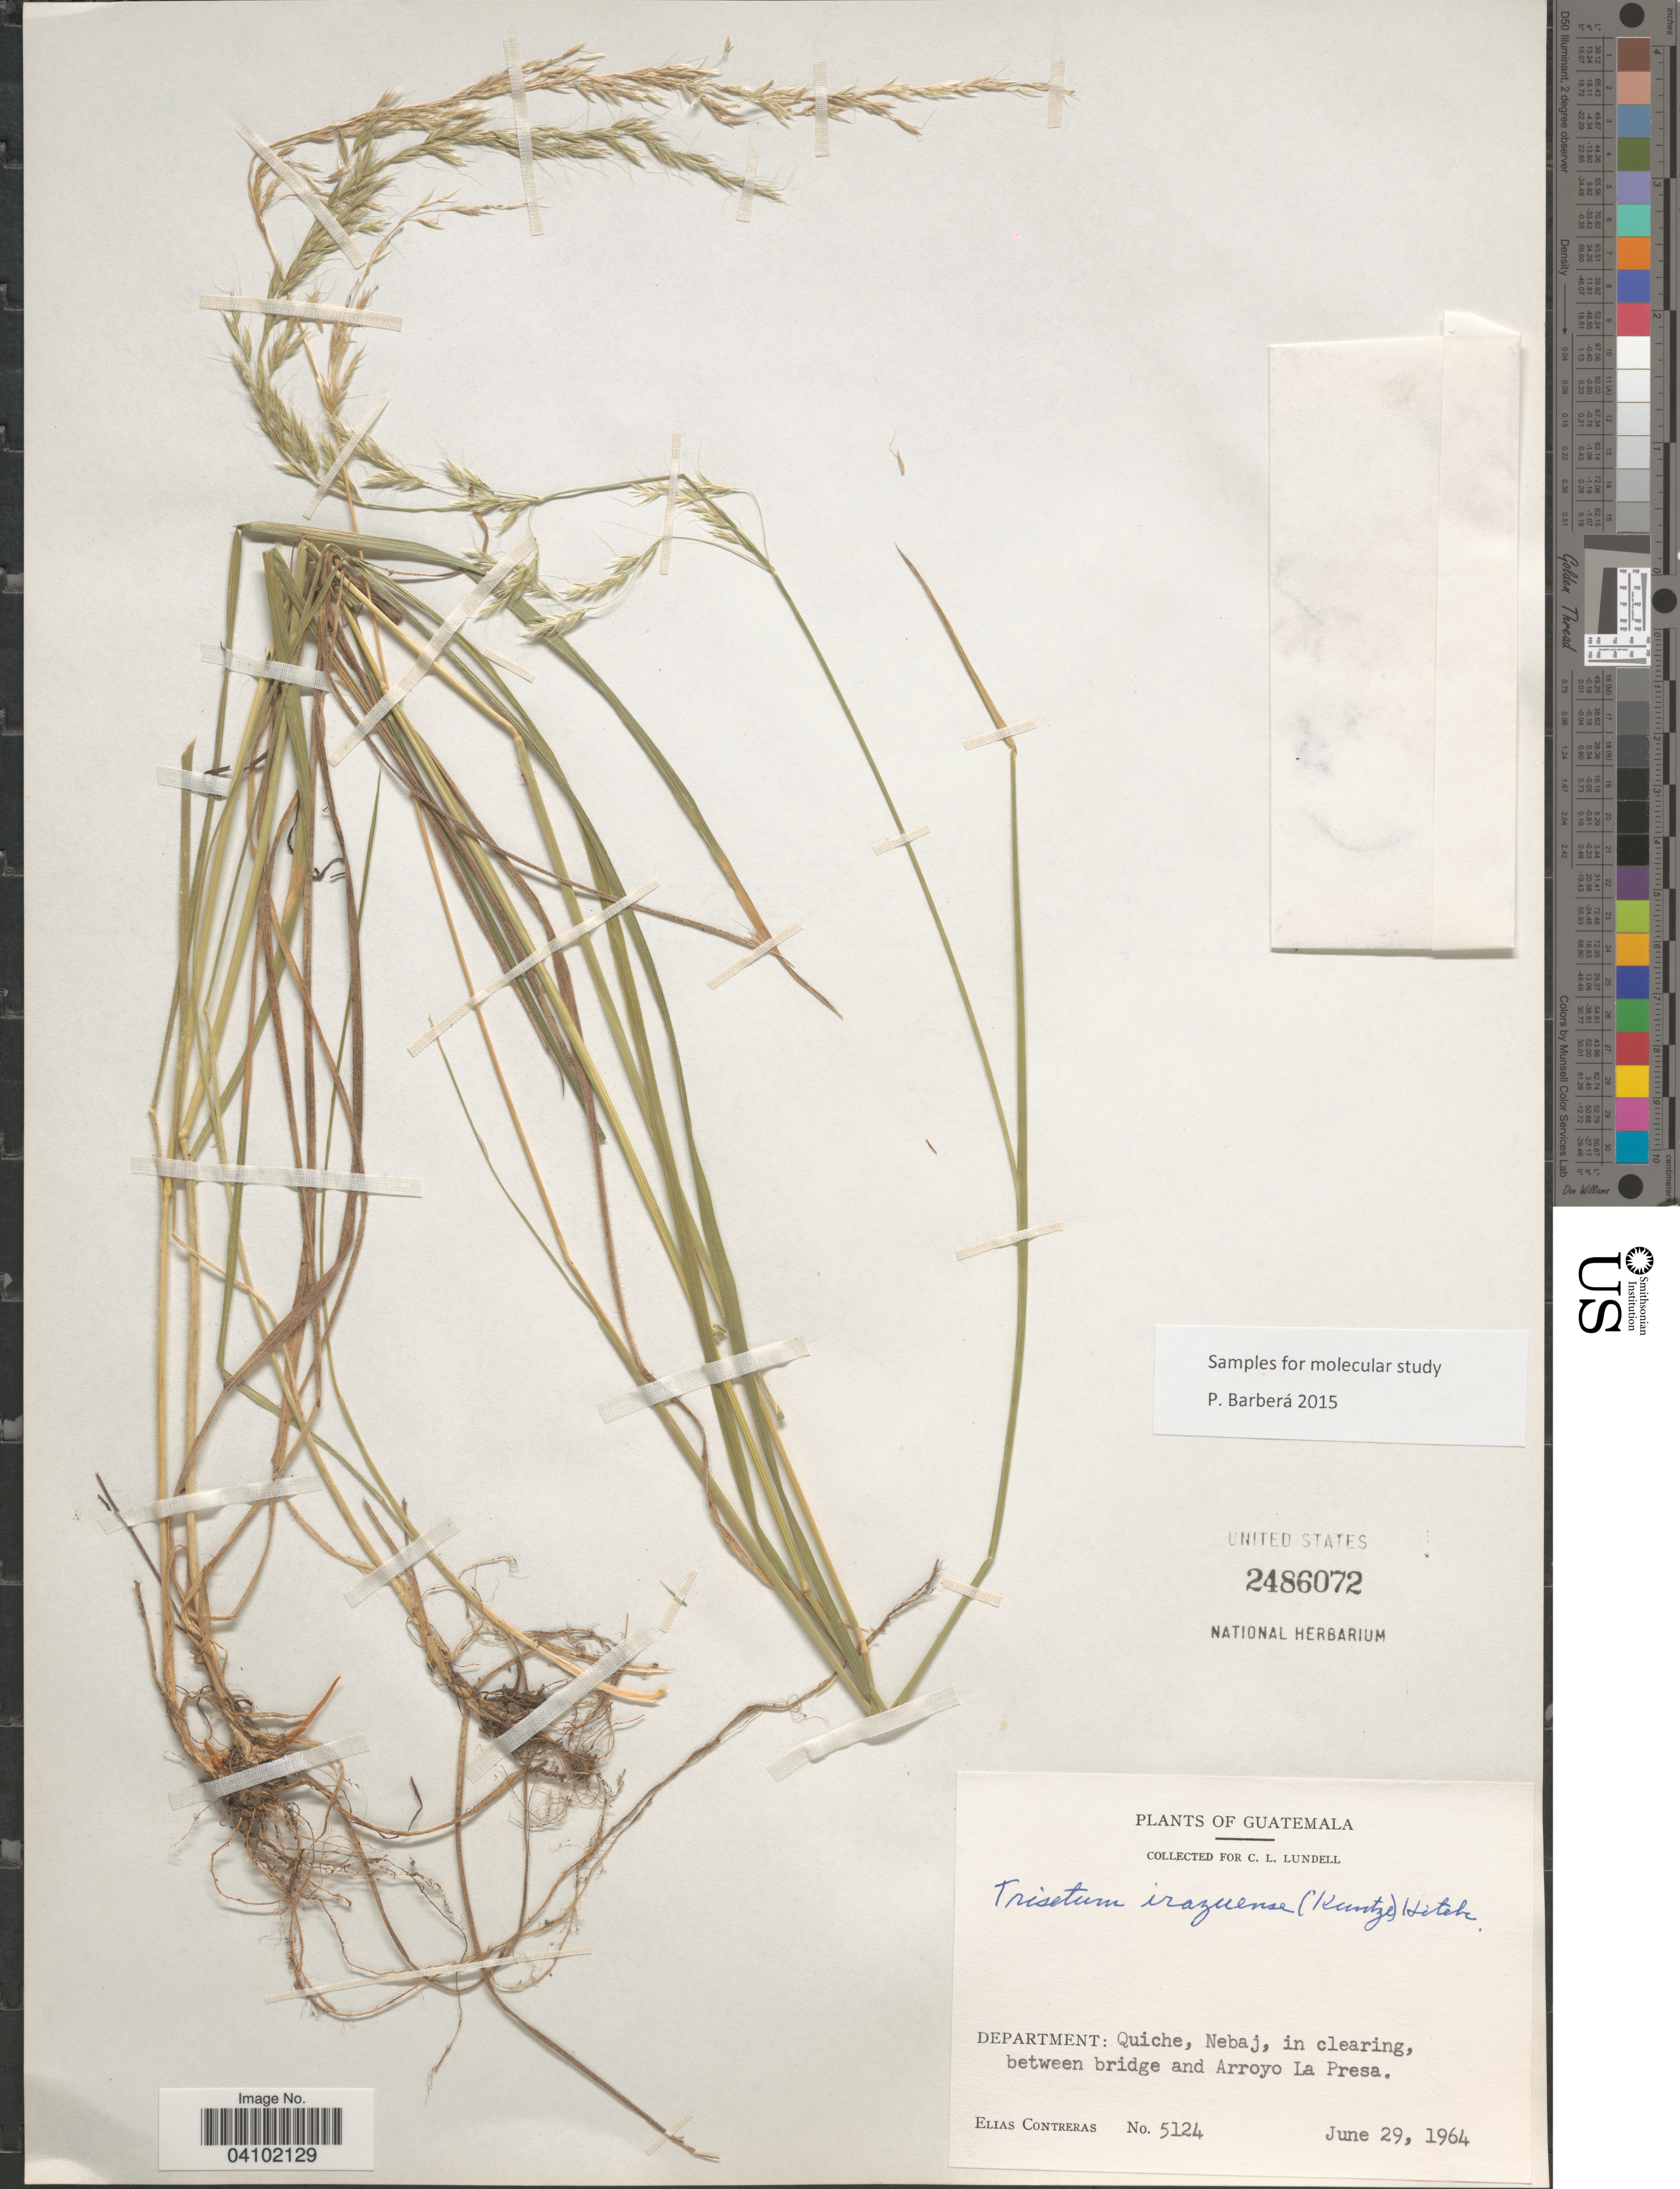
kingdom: Plantae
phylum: Tracheophyta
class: Liliopsida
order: Poales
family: Poaceae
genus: Peyritschia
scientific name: Peyritschia irazuensis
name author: (Kuntze) P.M. Peterson et al.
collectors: E. Contreras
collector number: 5124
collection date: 1964-06-29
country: Guatemala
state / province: El Quiche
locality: Department: Quiche, Nebaj, in clearing, between bridge and Arroyo La Presa.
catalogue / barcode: US 2486072